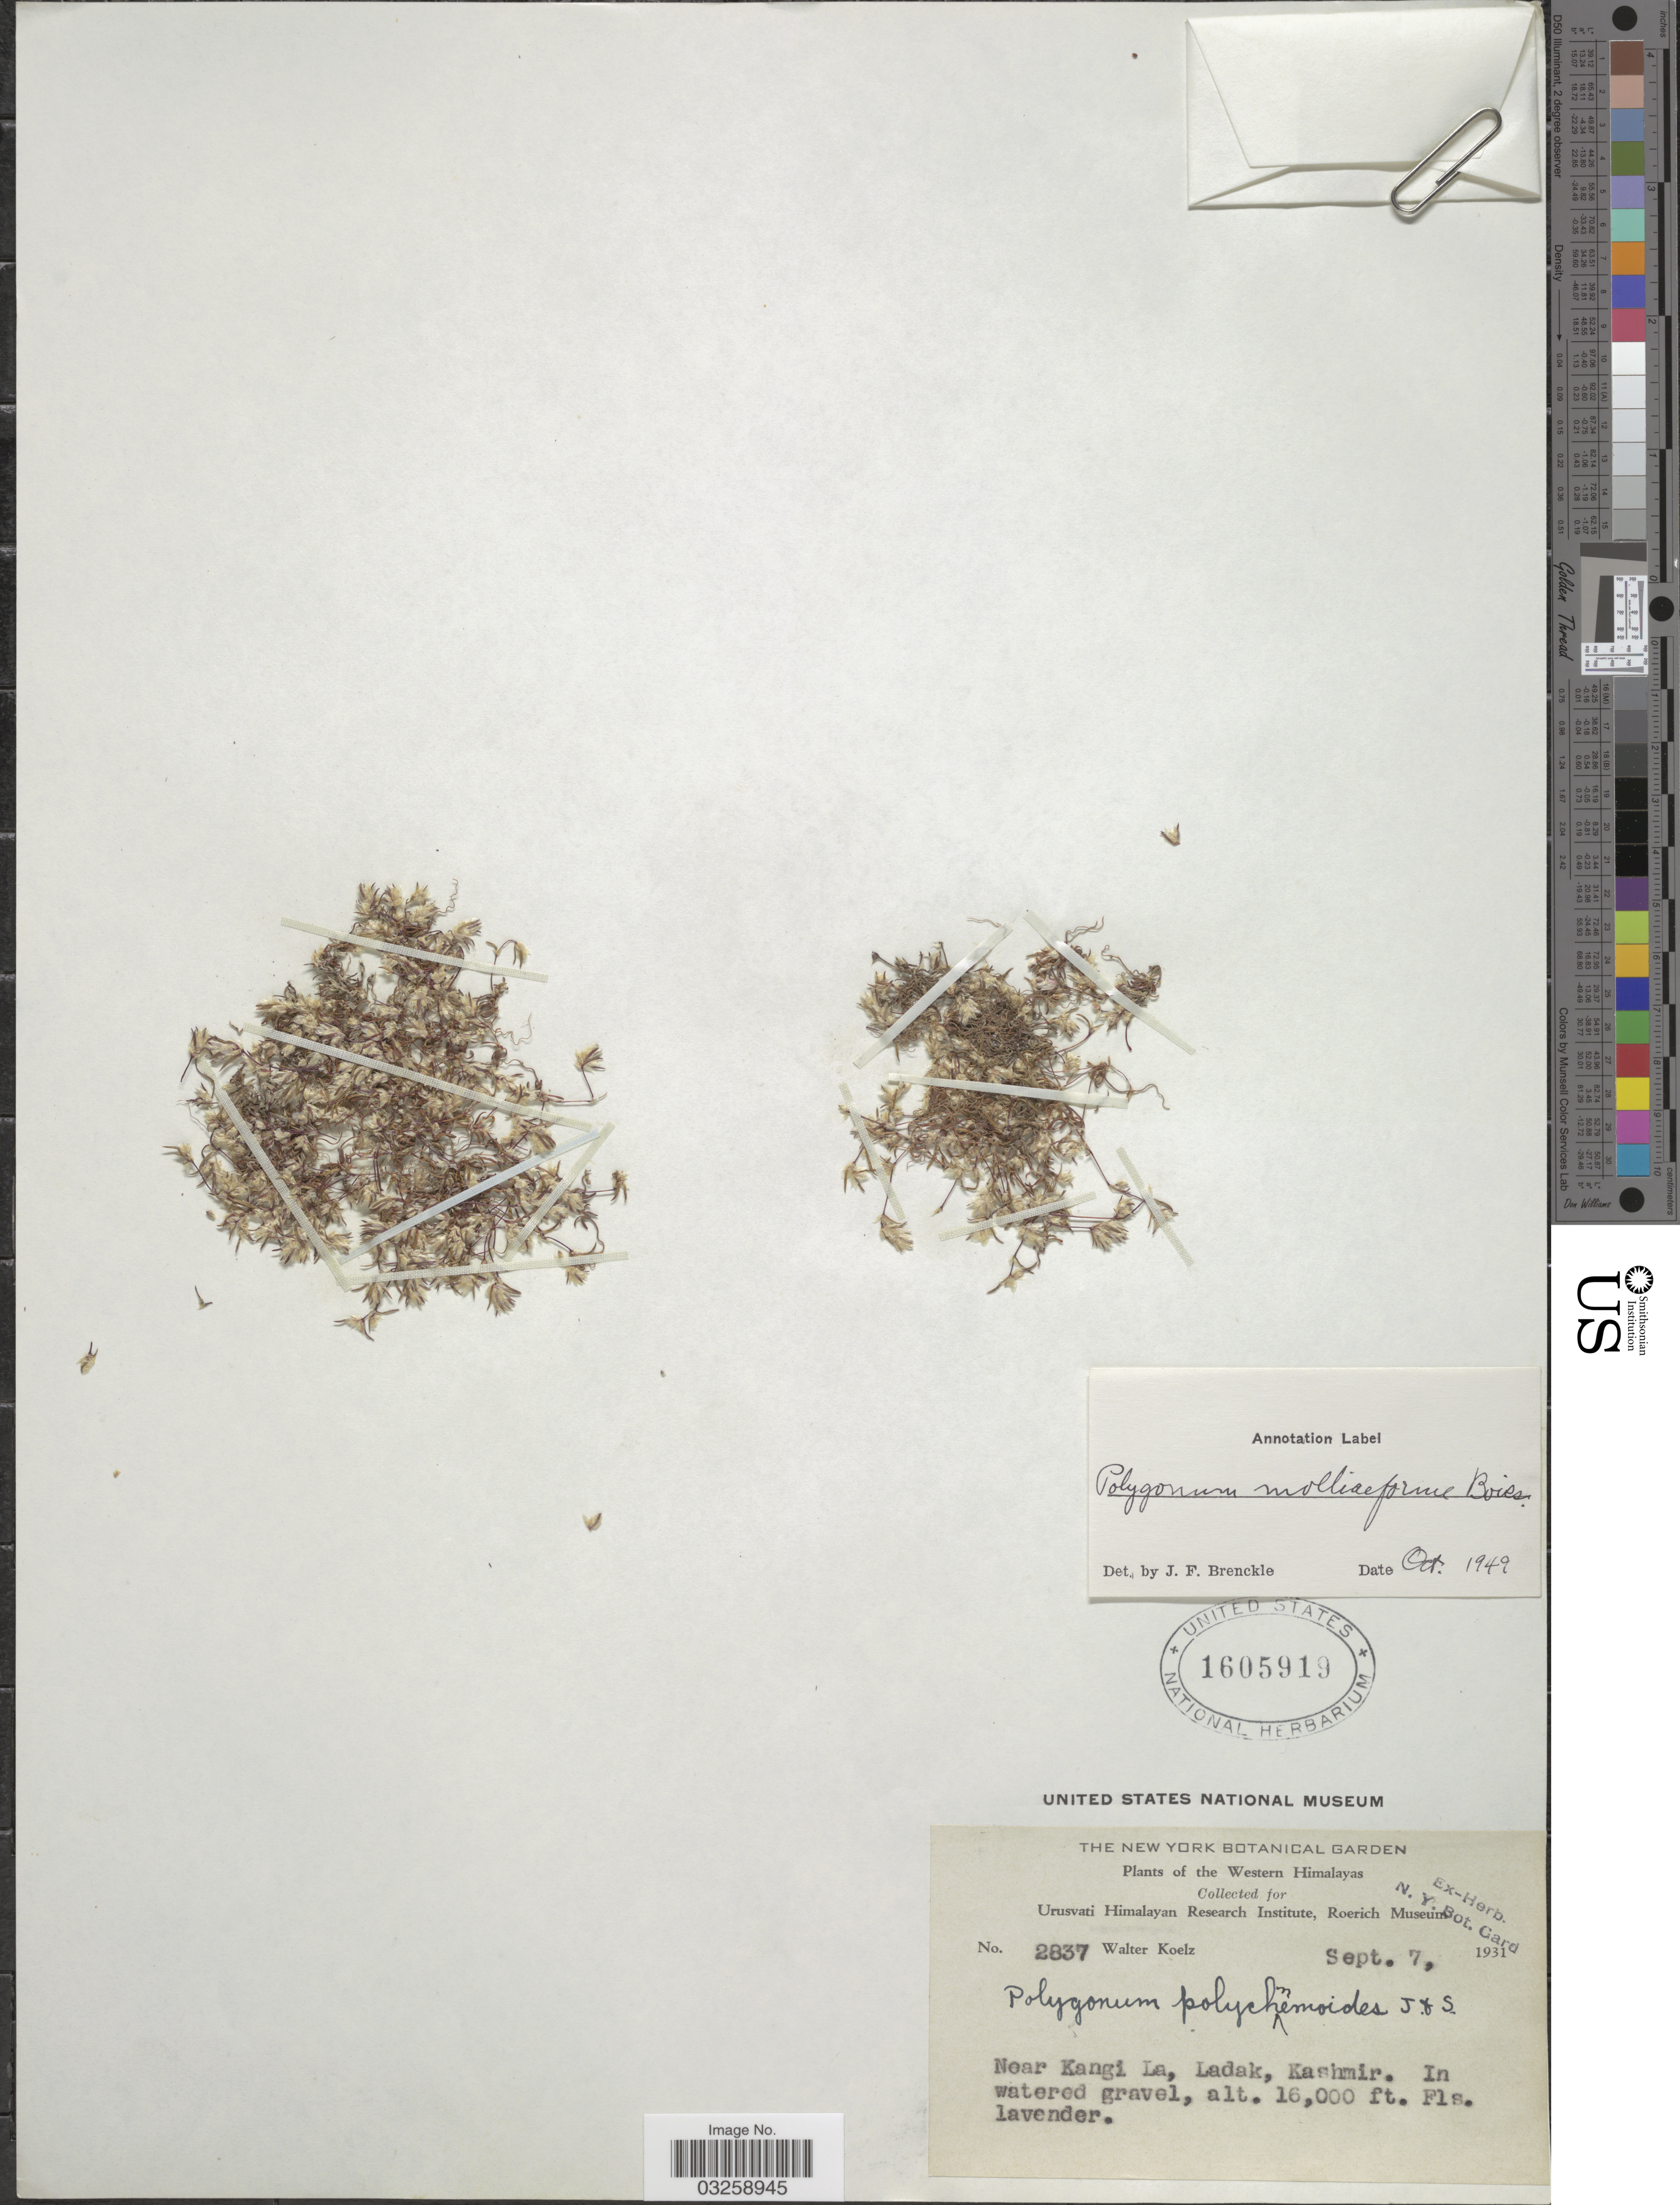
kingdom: Plantae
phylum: Tracheophyta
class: Magnoliopsida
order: Caryophyllales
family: Polygonaceae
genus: Polygonum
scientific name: Polygonum molliiforme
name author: Boiss.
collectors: W. N. Koelz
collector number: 2837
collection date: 1931-09-07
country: India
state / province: Ladakh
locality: Western Himalayas. Near Kangi La, Ladak, Kashmir.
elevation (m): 4877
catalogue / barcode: US 1605919